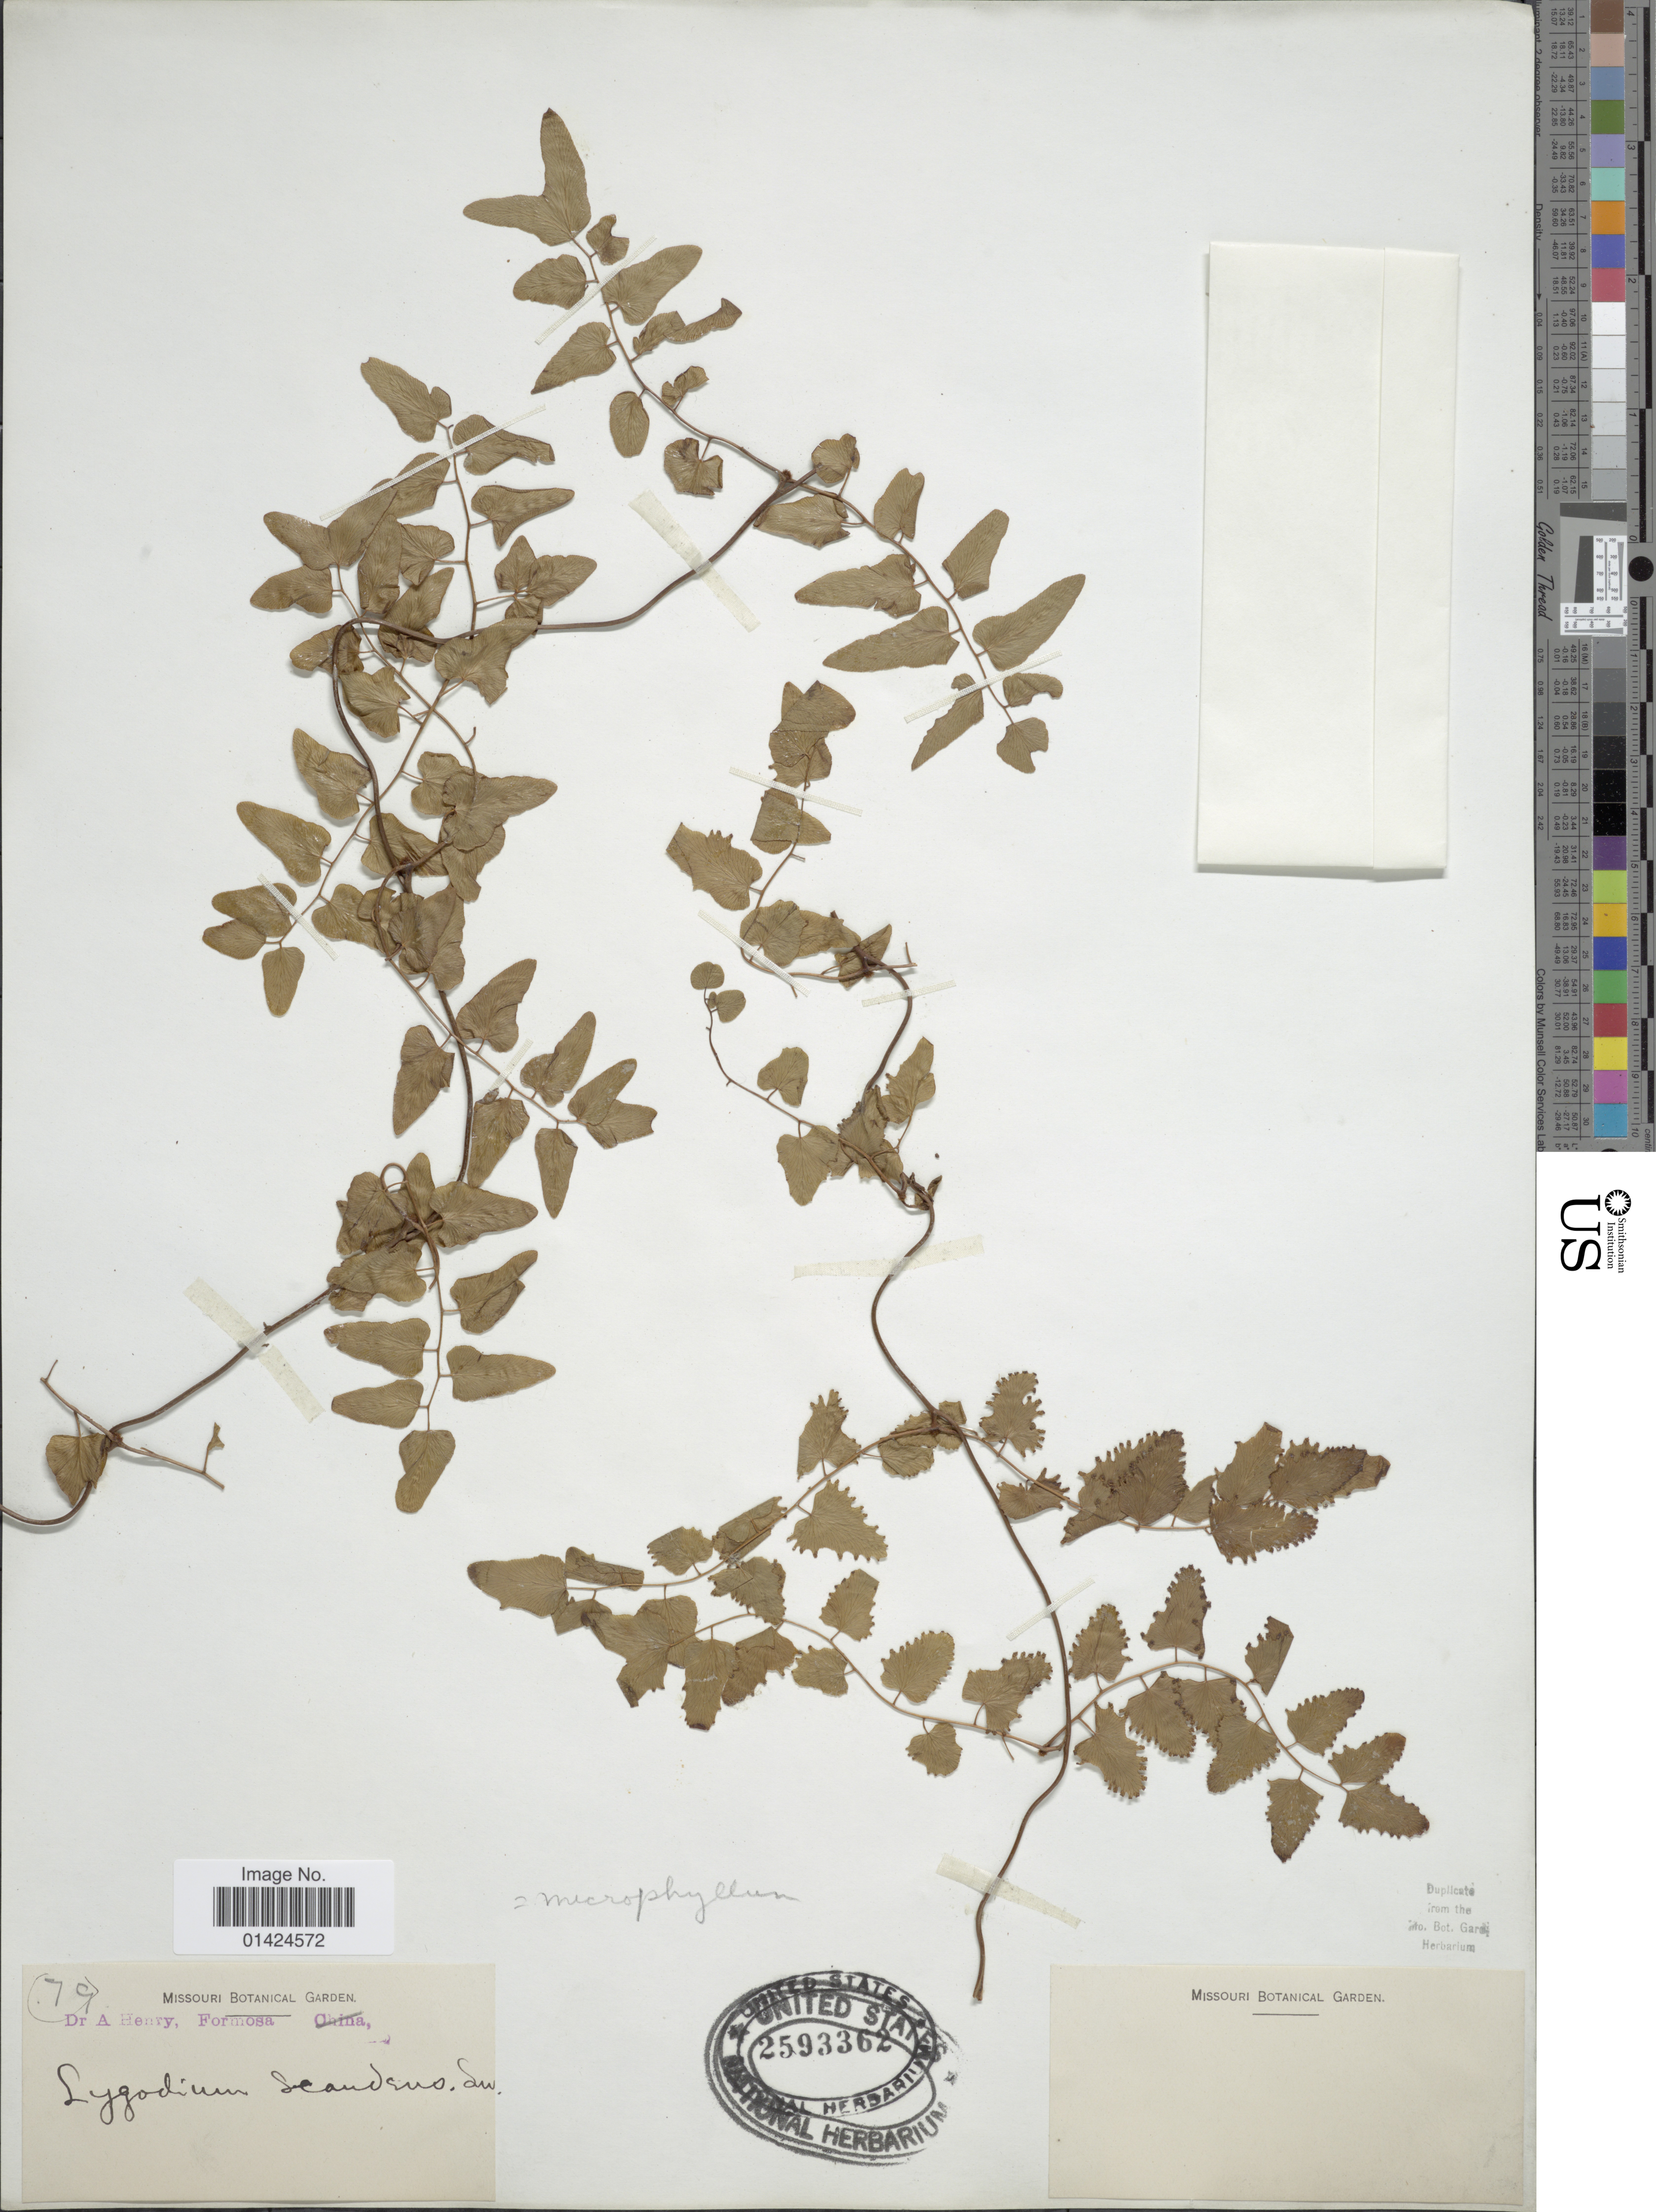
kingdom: Plantae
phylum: Tracheophyta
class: Polypodiopsida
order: Schizaeales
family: Lygodiaceae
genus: Lygodium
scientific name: Lygodium microphyllum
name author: (Cav.) R. Br.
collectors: A. Henry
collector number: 79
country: Taiwan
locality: Formosa.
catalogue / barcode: US 2593362